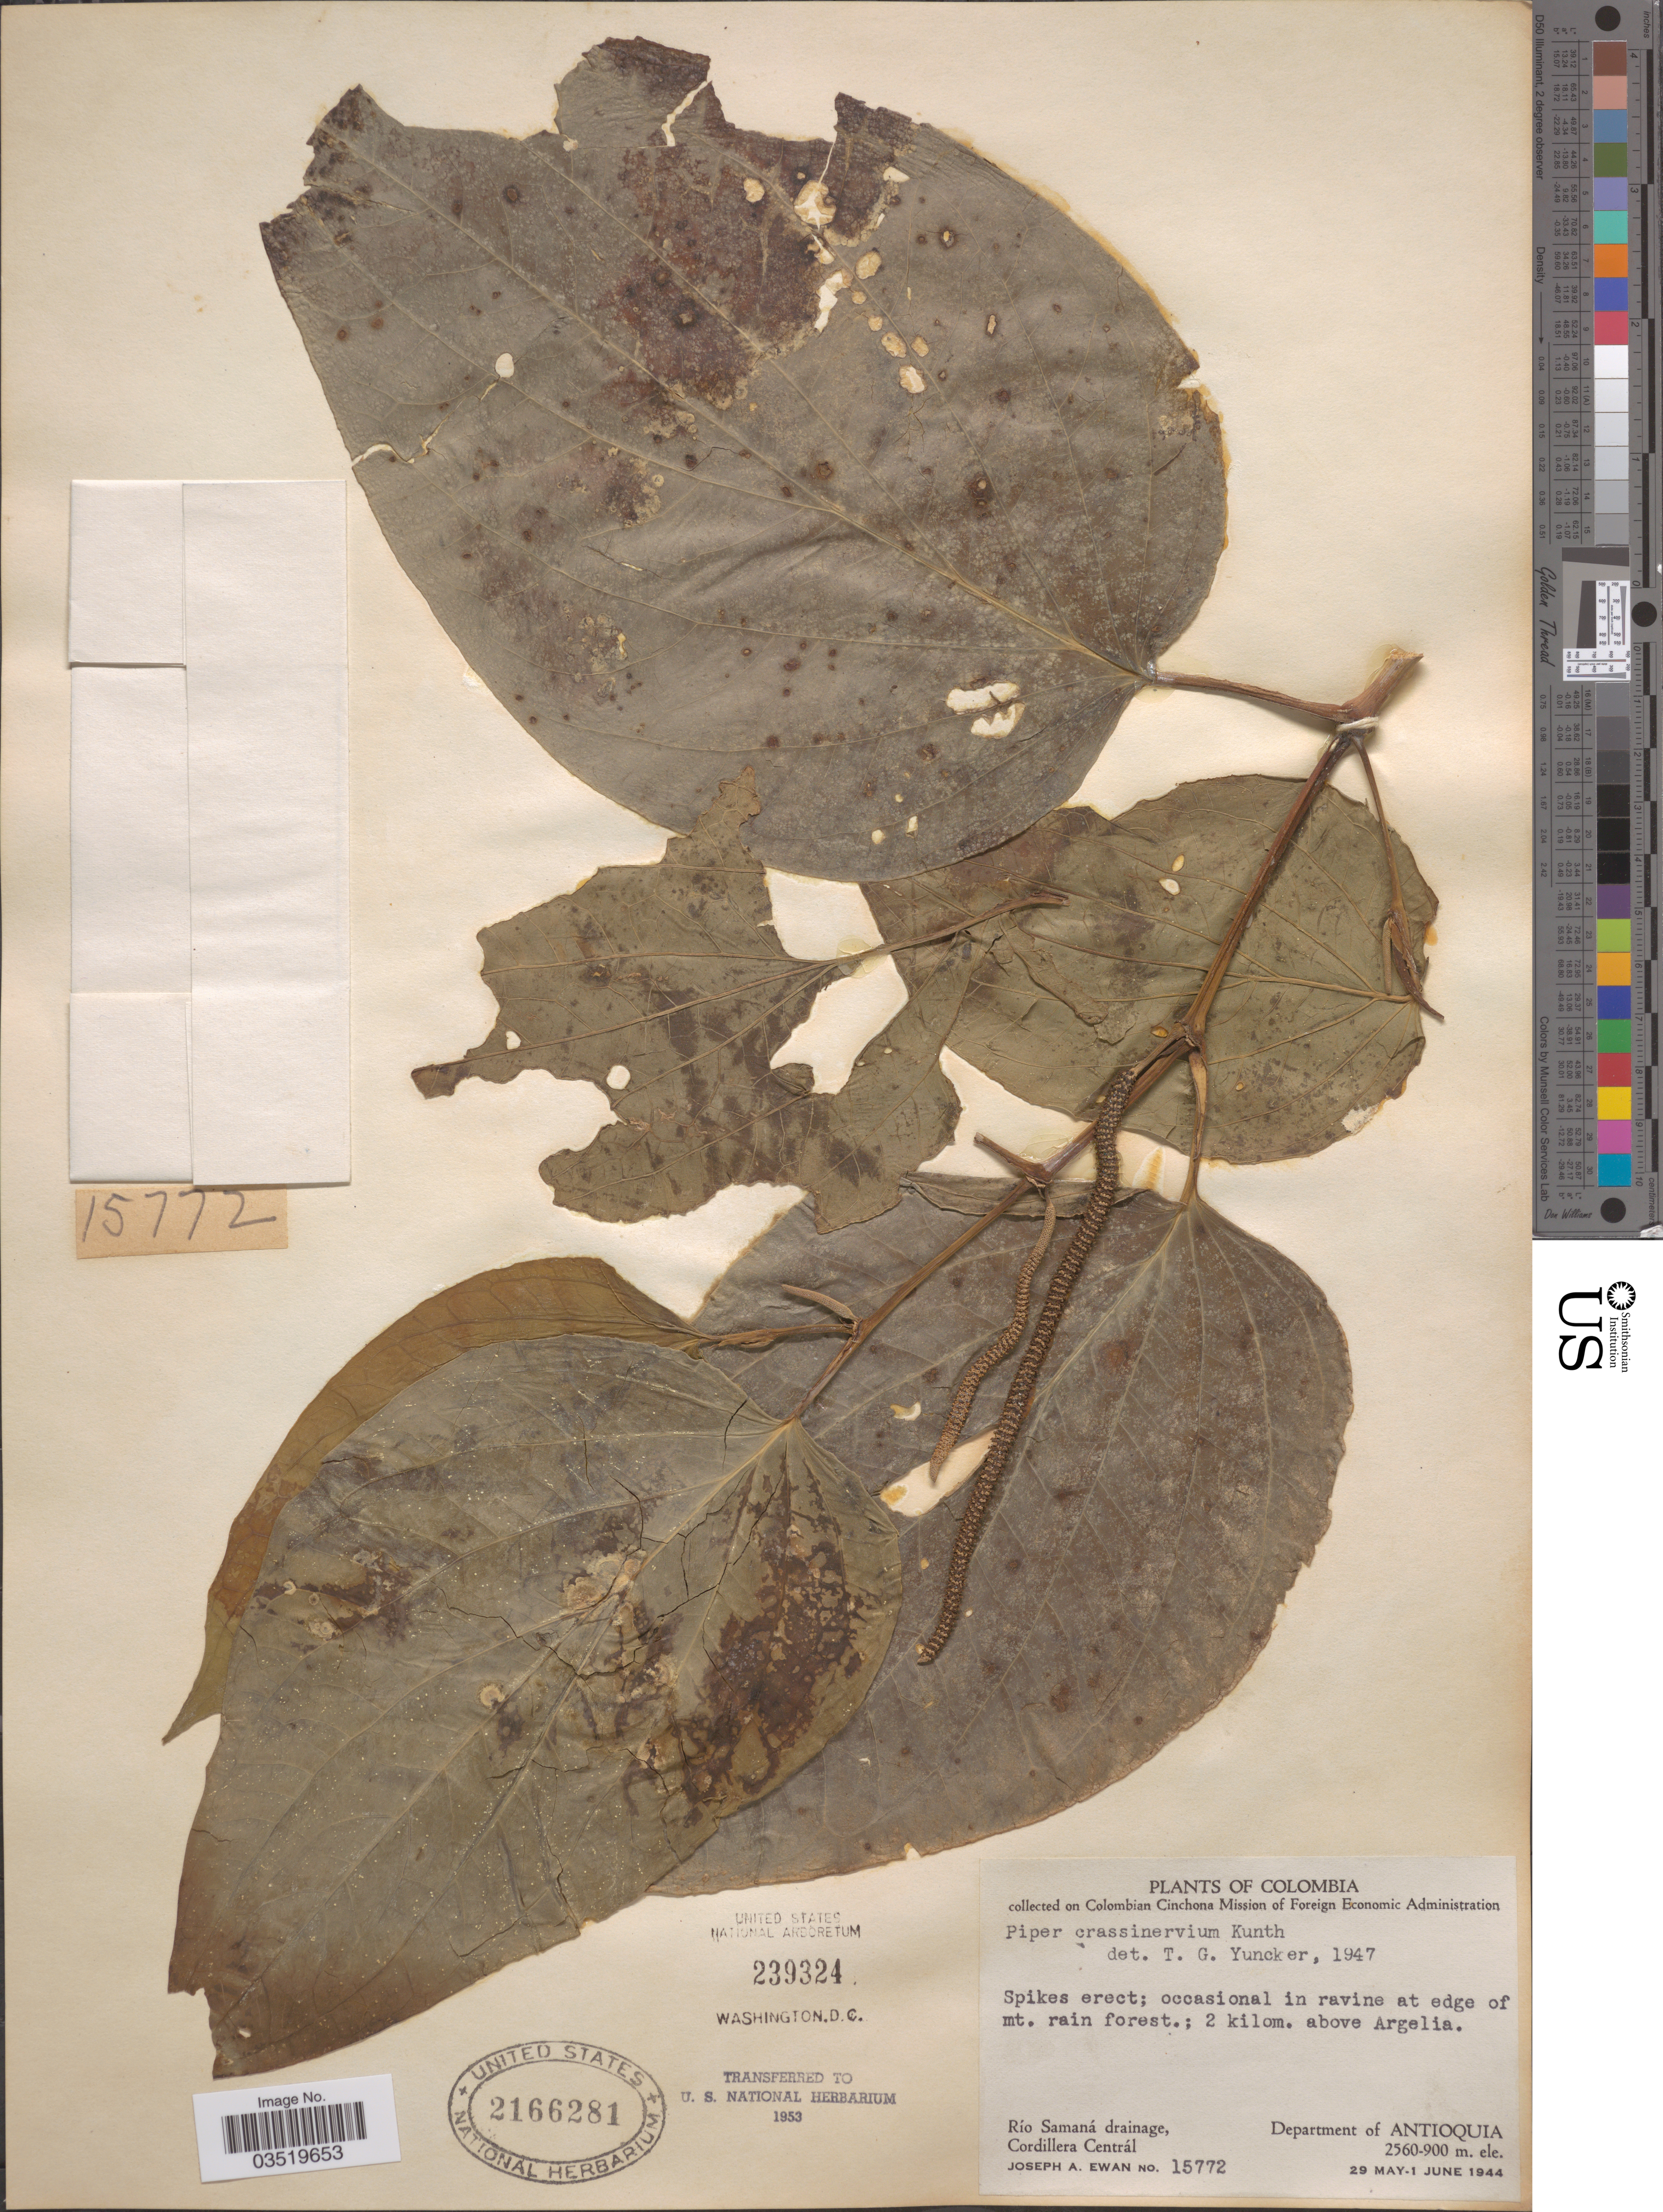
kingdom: Plantae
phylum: Tracheophyta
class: Magnoliopsida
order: Piperales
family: Piperaceae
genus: Piper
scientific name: Piper crassinervium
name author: Kunth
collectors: J. A. Ewan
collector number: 15772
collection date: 1944-05-29/1944-06-01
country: Colombia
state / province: Antioquia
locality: Colombian Cinchona Mission of Foreign Economic Administration [unsure placement] In ravine at edge of mt. rain forest.; 2 kilom. above Argelia. Río Samaná drainage, Cordillera Centrál. Department of Antioquia.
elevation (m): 900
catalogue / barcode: US 2166281